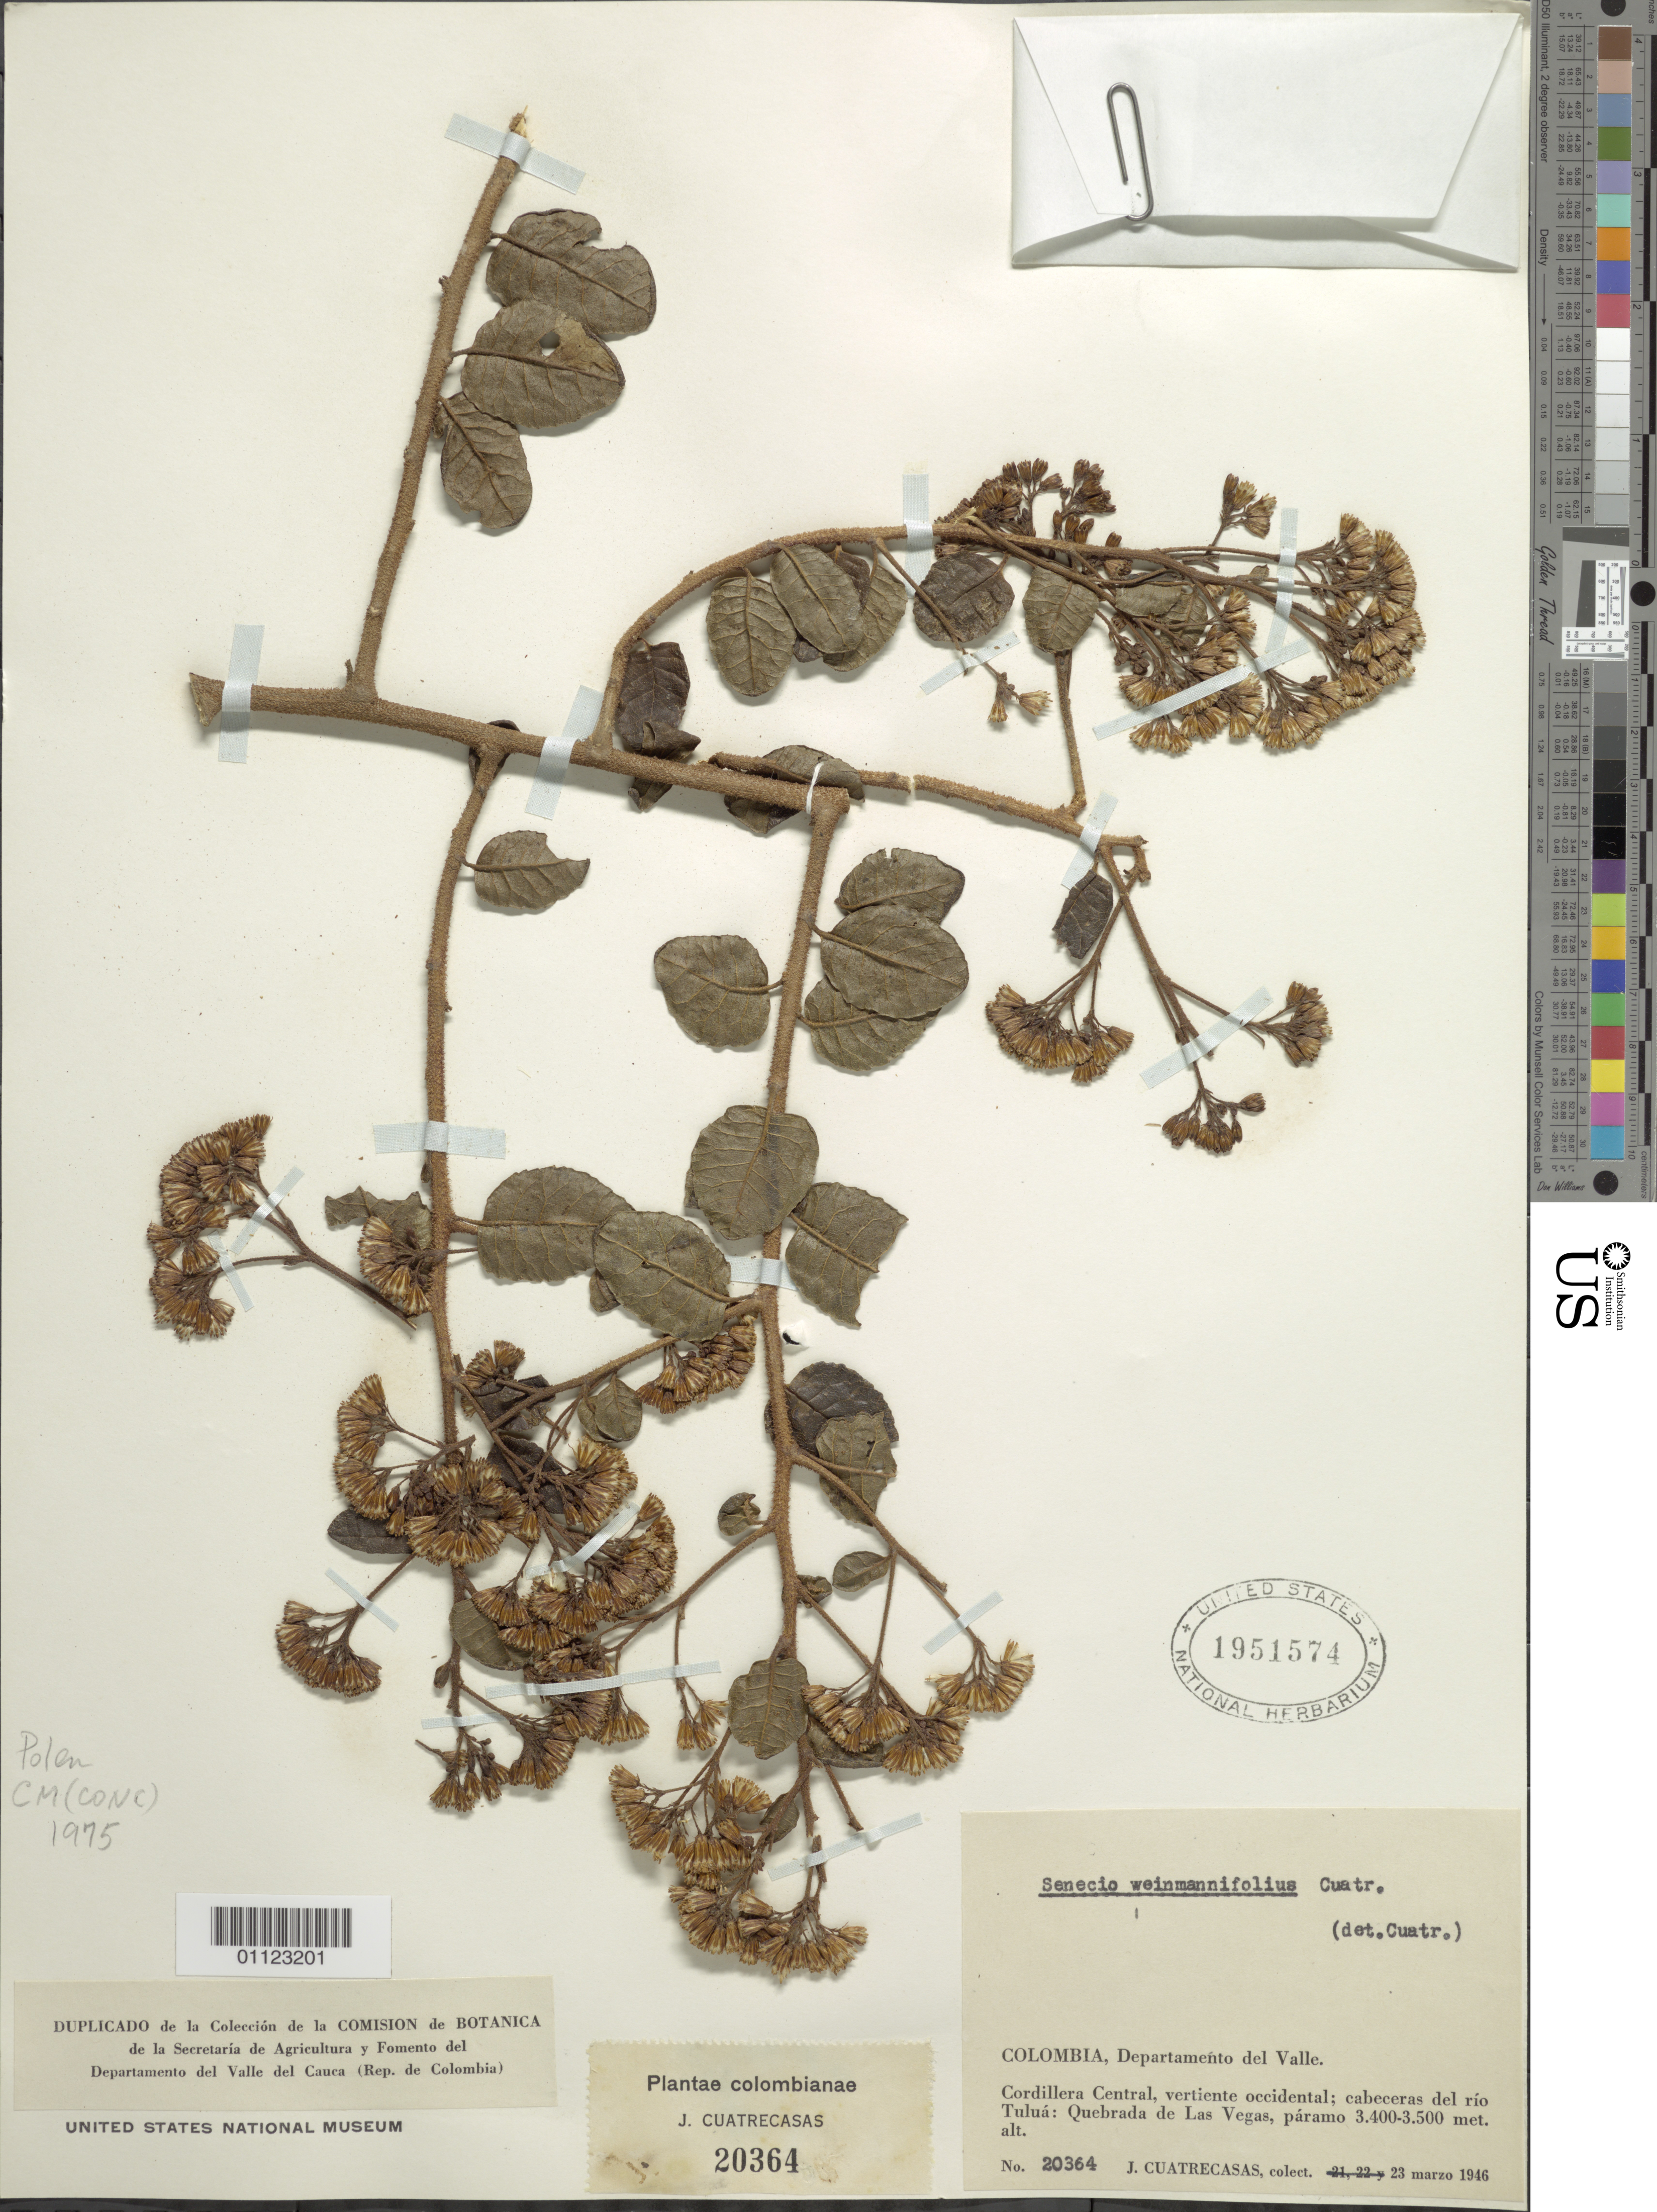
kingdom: Plantae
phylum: Tracheophyta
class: Magnoliopsida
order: Asterales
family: Asteraceae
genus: Pentacalia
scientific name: Pentacalia weinmannifolia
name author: (Cuatrec.) Cuatrec.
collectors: J. Cuatrecasas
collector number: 20364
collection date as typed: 23 Mar 1946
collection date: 1946-03-23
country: Colombia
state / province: Valle del Cauca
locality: Cordillera Central; Vertiente Occidental; cabeceras del río Tuluá: Quebrada de Las Vegas, páramo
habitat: Paramo.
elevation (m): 3400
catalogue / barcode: US 1951574